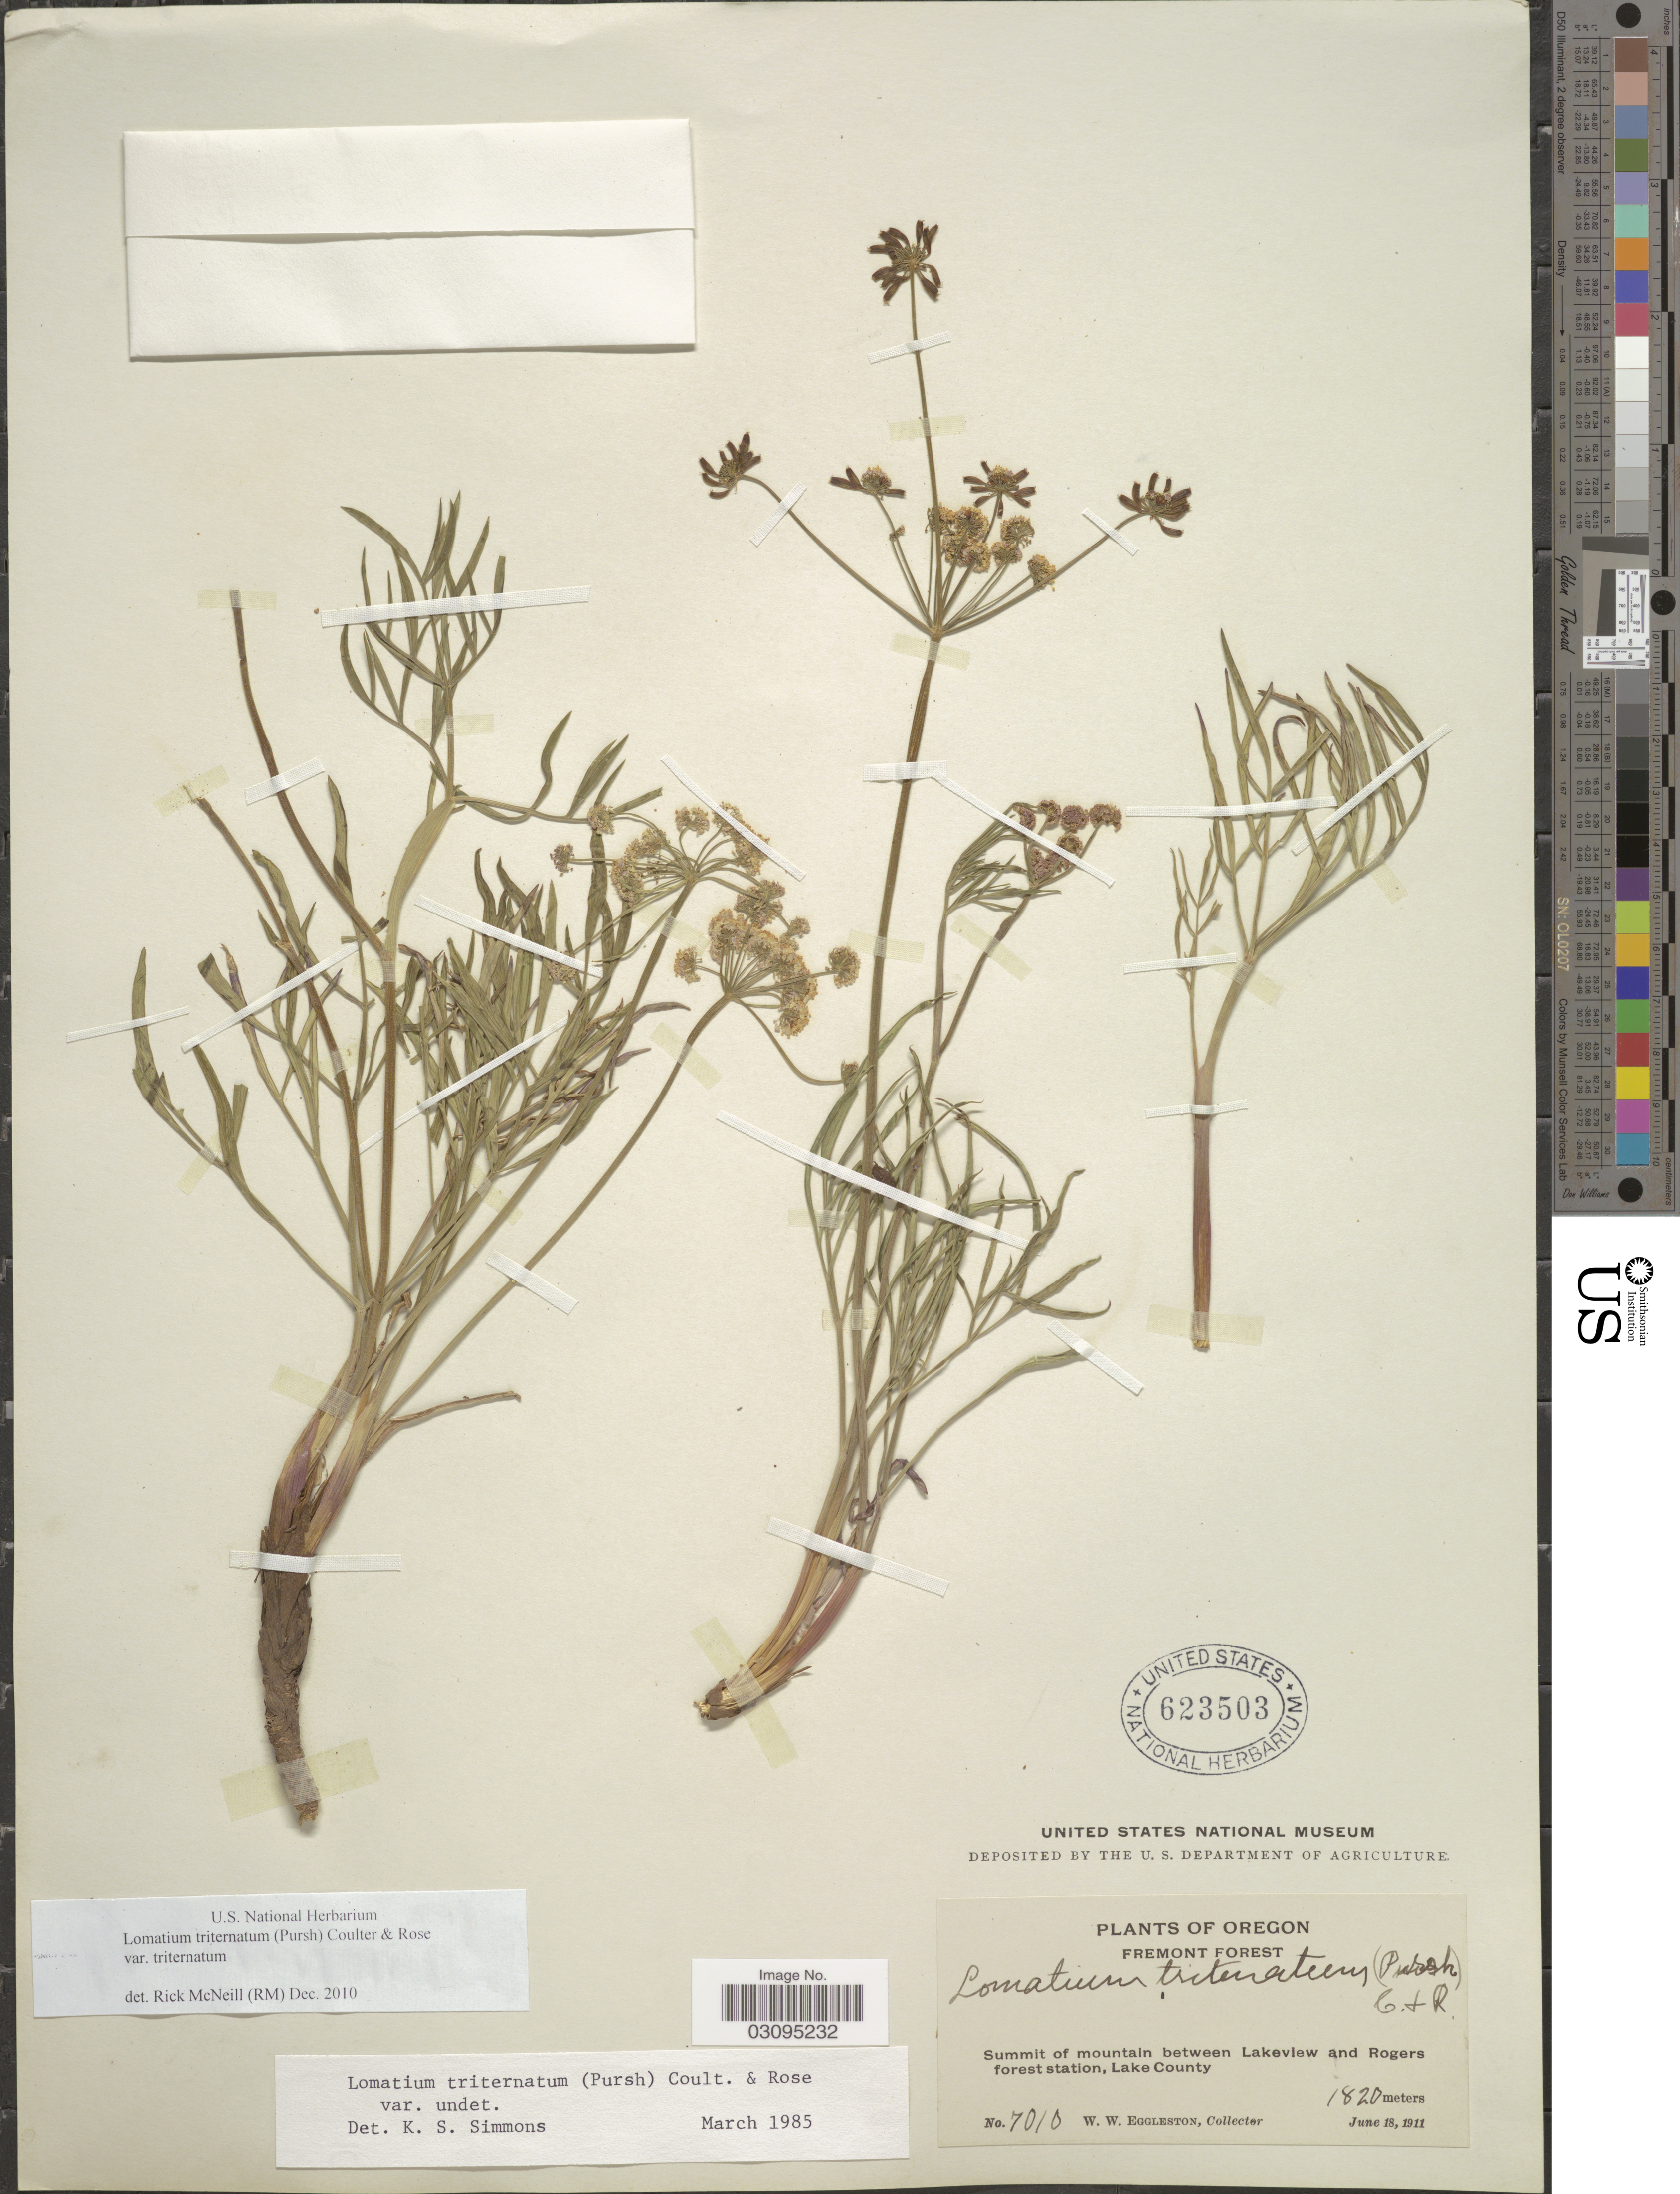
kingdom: Plantae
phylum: Tracheophyta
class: Magnoliopsida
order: Apiales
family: Apiaceae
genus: Lomatium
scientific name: Lomatium triternatum var. triternatum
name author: (Pursh) J.M. Coult. & Rose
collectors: W. W. Eggleston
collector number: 7010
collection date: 1911-06-18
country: United States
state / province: Oregon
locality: Fremont Forest, Summit of mountain between Lakeview and Rogers forest station, Lake County.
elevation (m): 1820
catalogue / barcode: US 623503